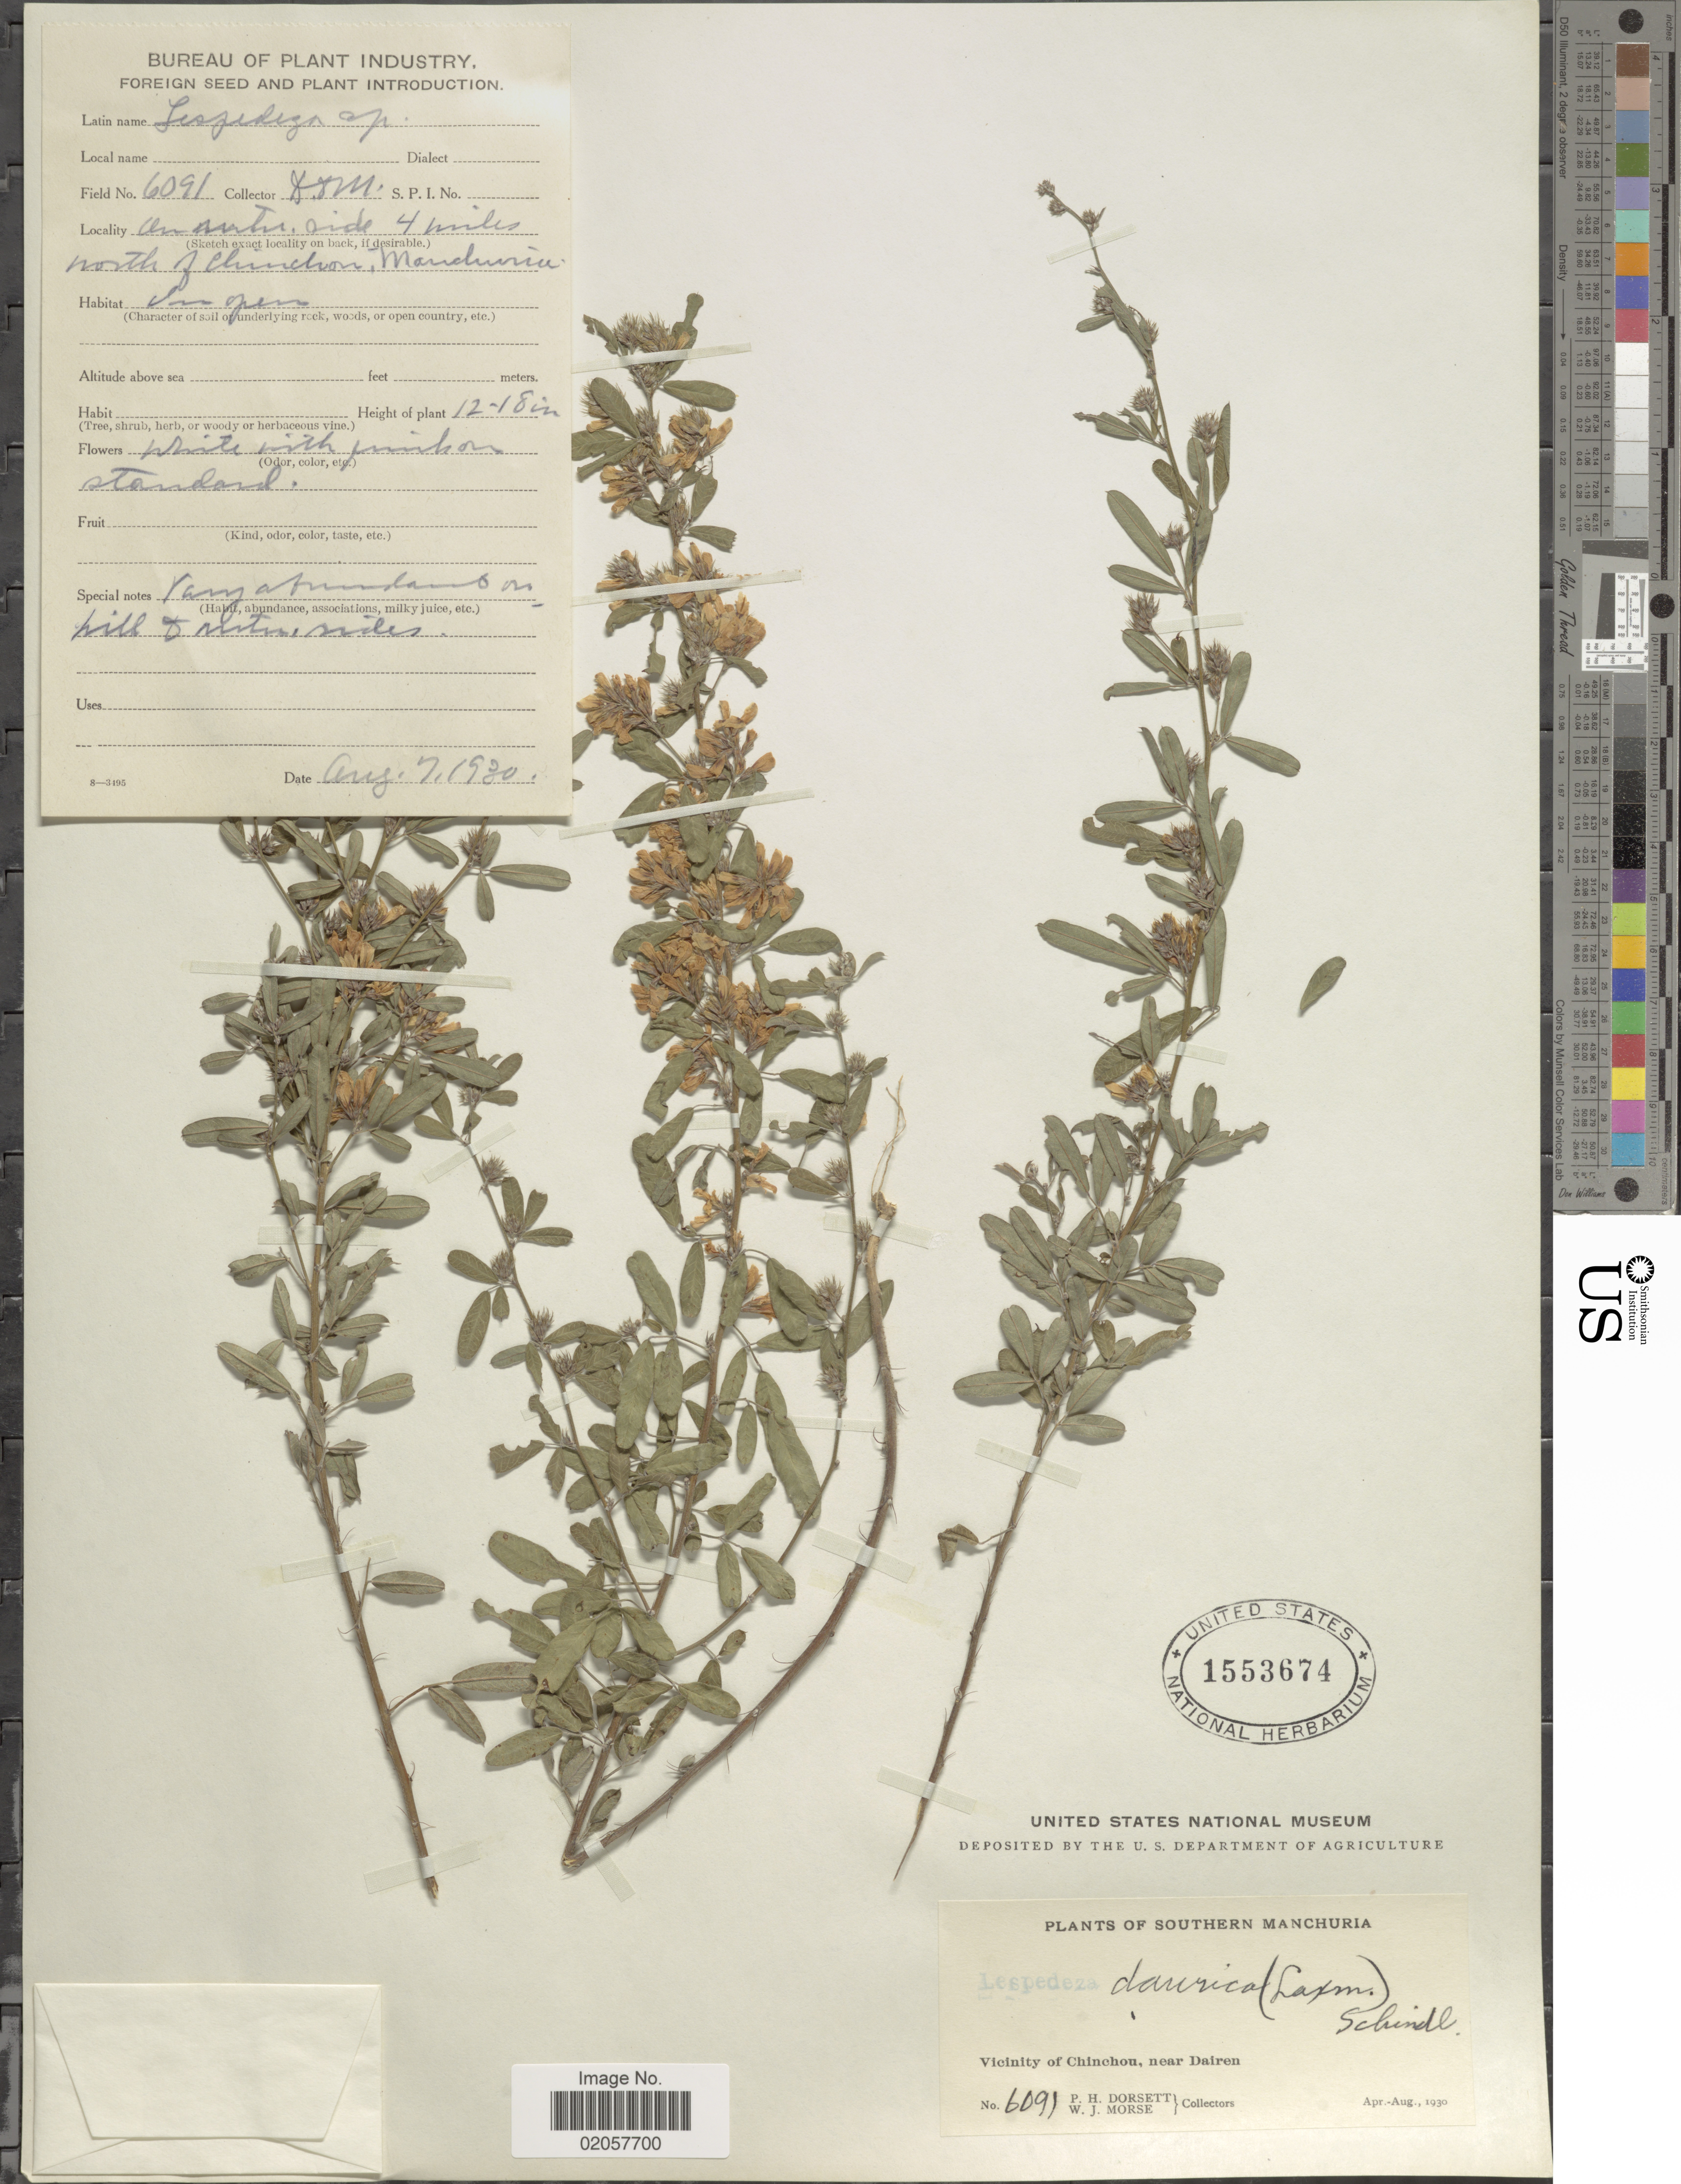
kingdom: Plantae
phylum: Tracheophyta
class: Magnoliopsida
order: Fabales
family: Fabaceae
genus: Lespedeza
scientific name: Lespedeza davurica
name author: (Laxm.) Schindl.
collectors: P. H. Dorsett & W. J. Morse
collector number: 6091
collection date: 1930-08-07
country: China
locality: On mtn side, 4 miles north of Chinchon, Manchuria, vicinity of Chinchou, near Dairen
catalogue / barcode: US 1553674